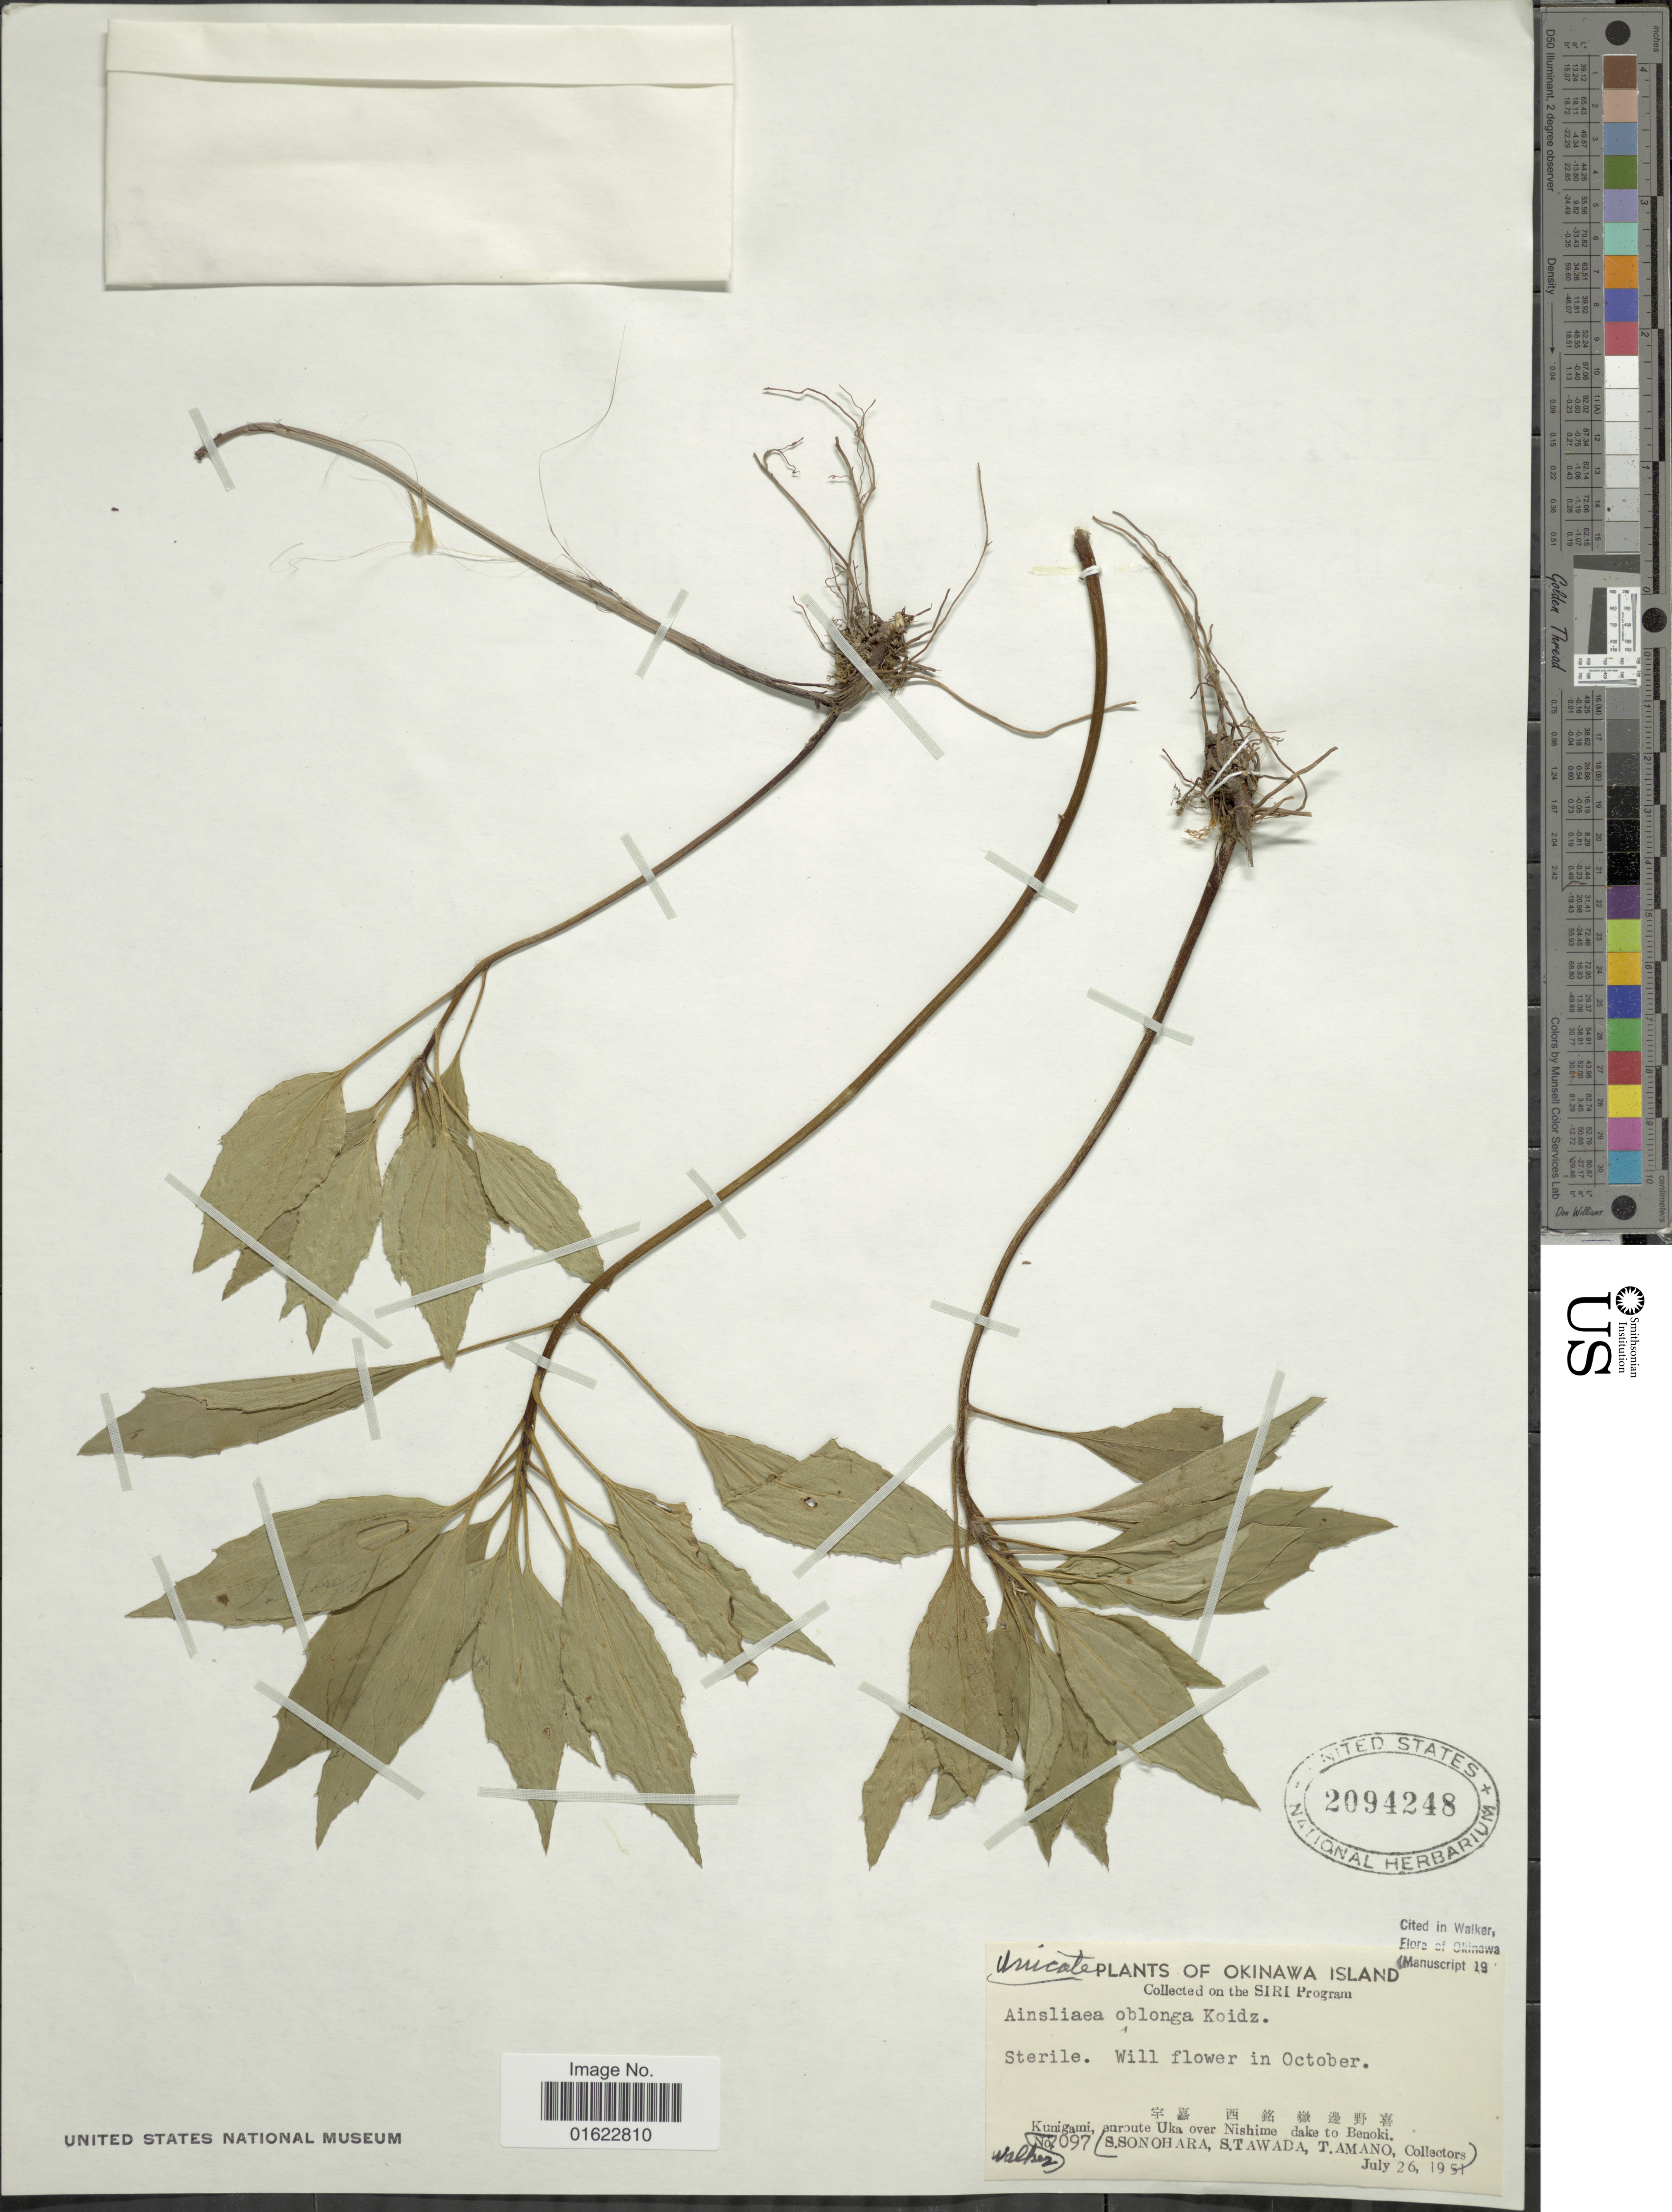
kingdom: Plantae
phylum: Tracheophyta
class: Magnoliopsida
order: Asterales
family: Asteraceae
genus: Ainsliaea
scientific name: Ainsliaea oblonga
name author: Koidz.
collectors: S. Sonohara, S. Tawada & T. Amano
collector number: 7097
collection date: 1921-07-26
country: Japan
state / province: Okinawa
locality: Okinawa Island. Kunigami, enroute Uka over Nishime dake to Benoki.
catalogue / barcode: US 2094248